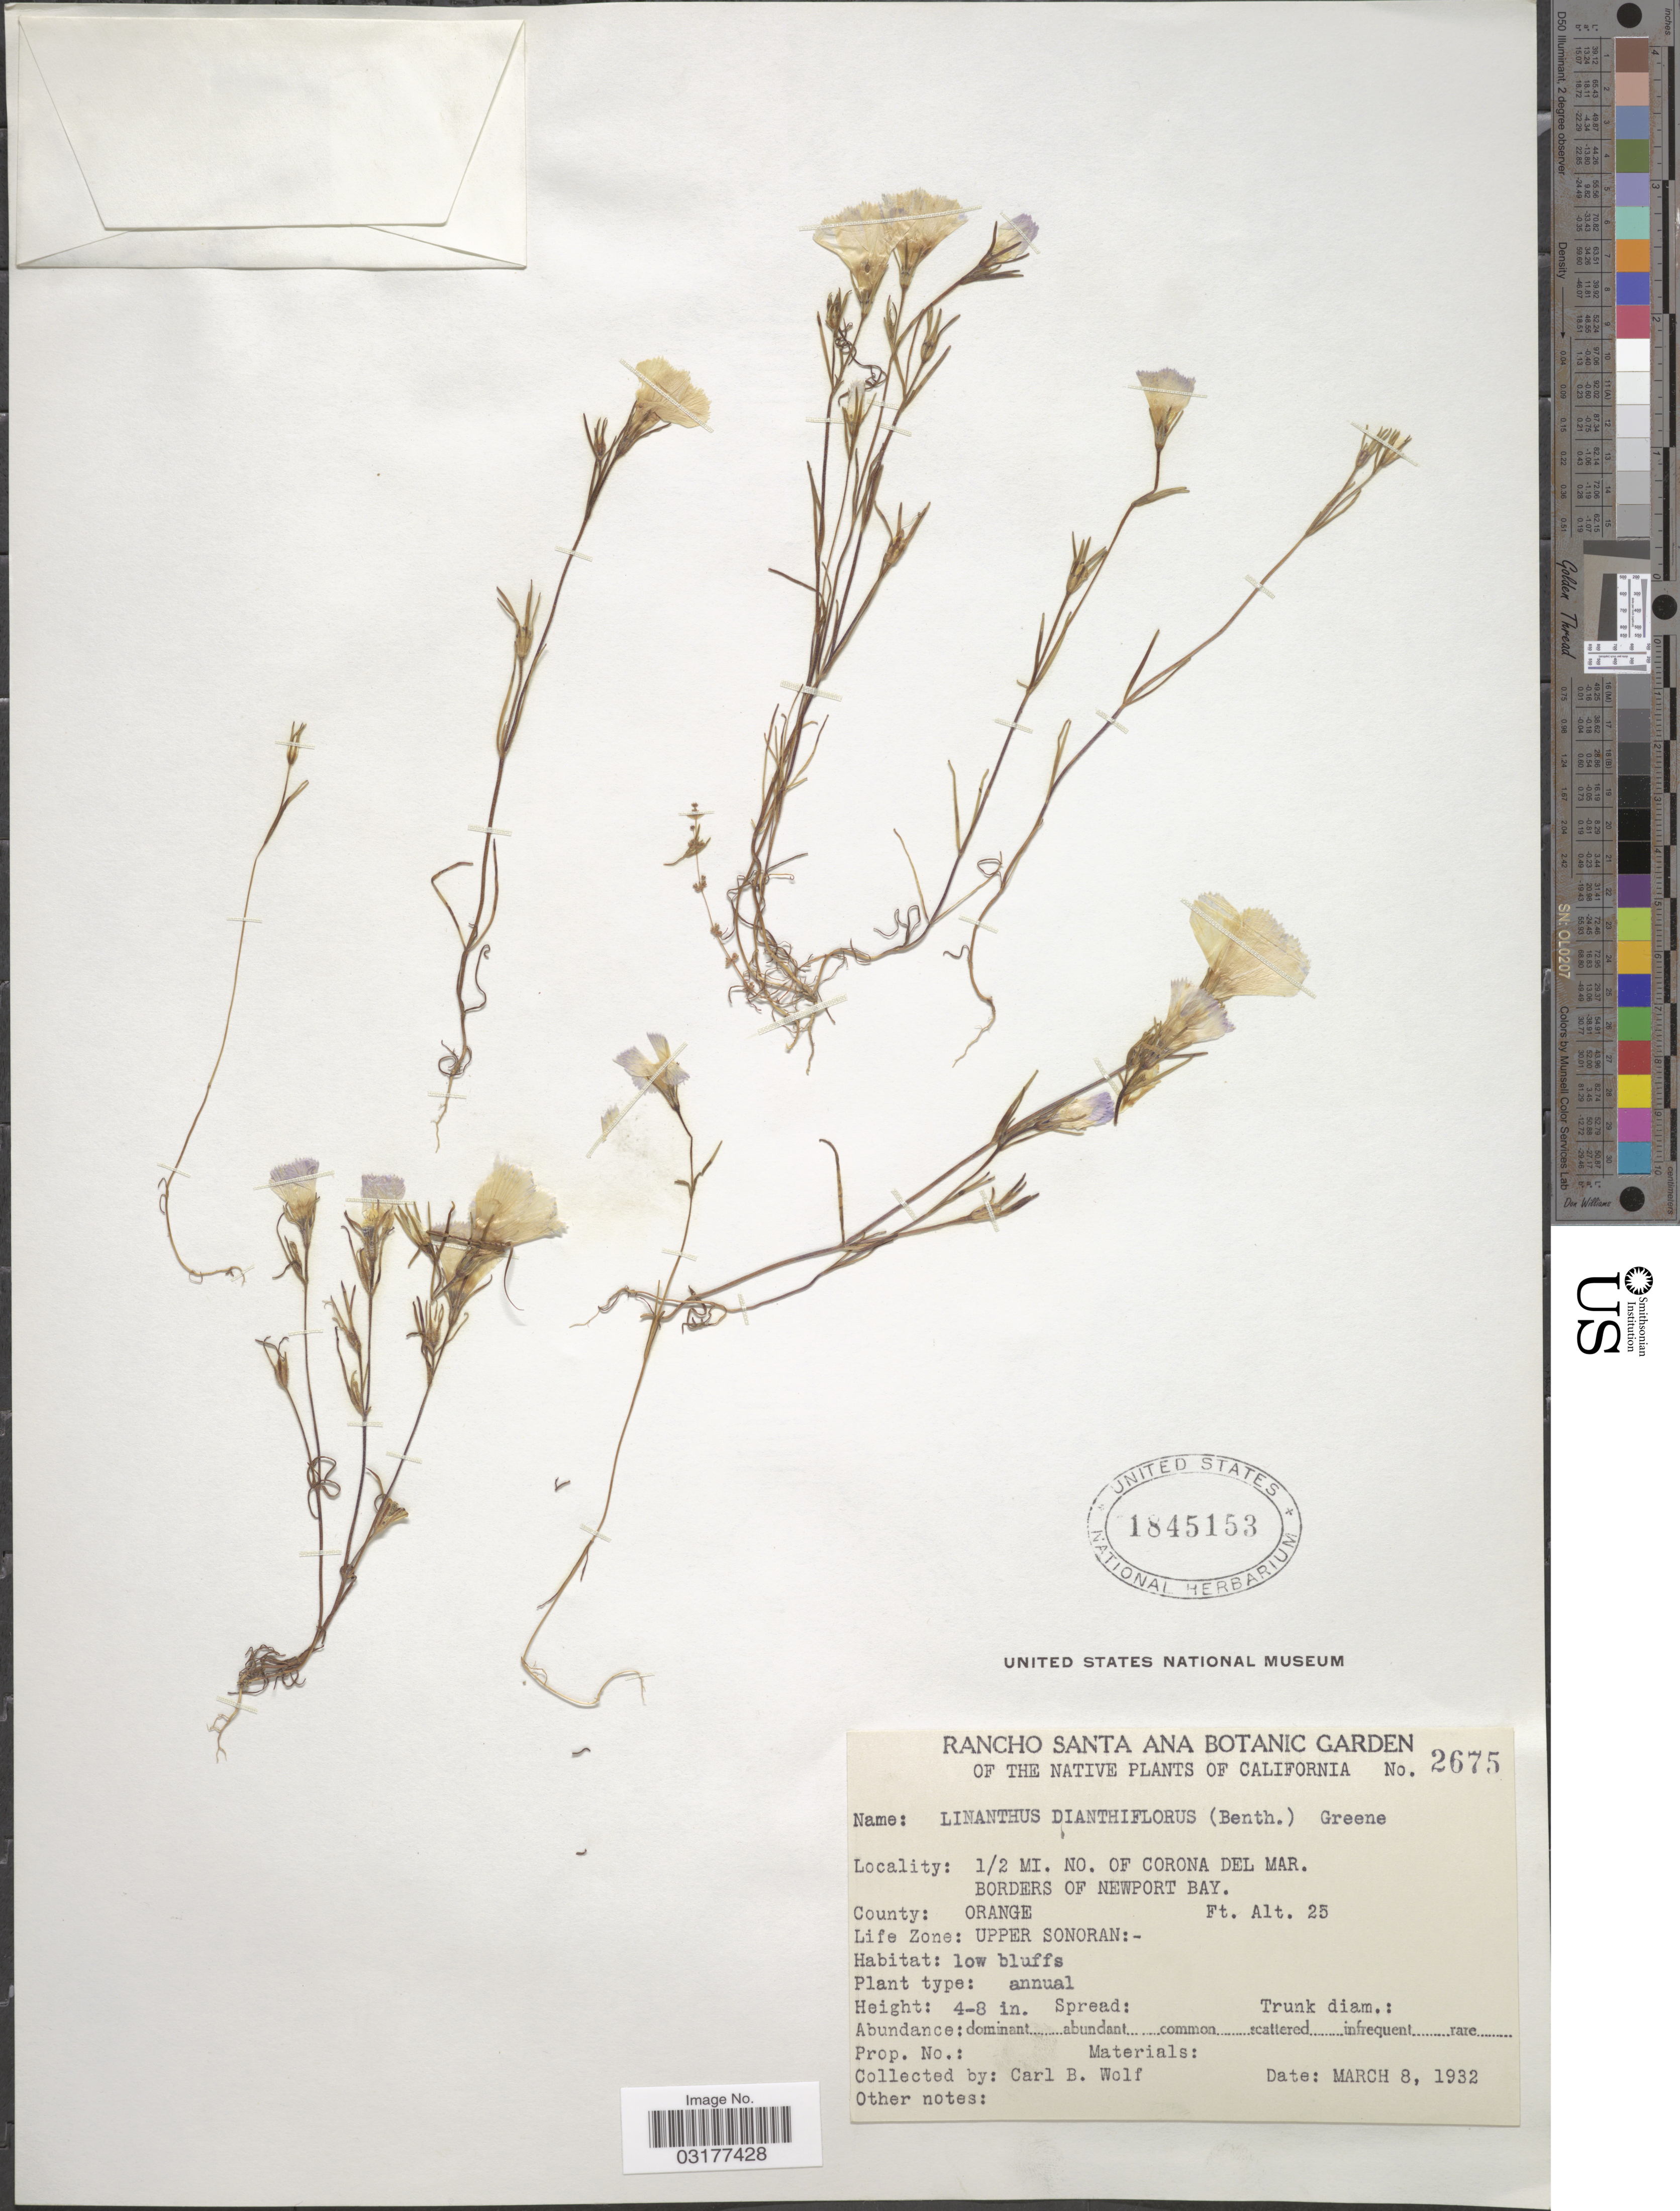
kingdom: Plantae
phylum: Tracheophyta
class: Magnoliopsida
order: Ericales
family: Polemoniaceae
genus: Linanthus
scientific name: Linanthus dianthiflorus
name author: (Benth.) Greene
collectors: C. B. Wolf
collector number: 2675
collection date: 1932-03-08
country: United States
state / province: California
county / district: Orange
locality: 1/2 mi. no. of Corona Del Mar. Borders of Newport Bay. County: Orange. Life Zone: Upper Sonoran.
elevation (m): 8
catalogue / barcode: US 1845153